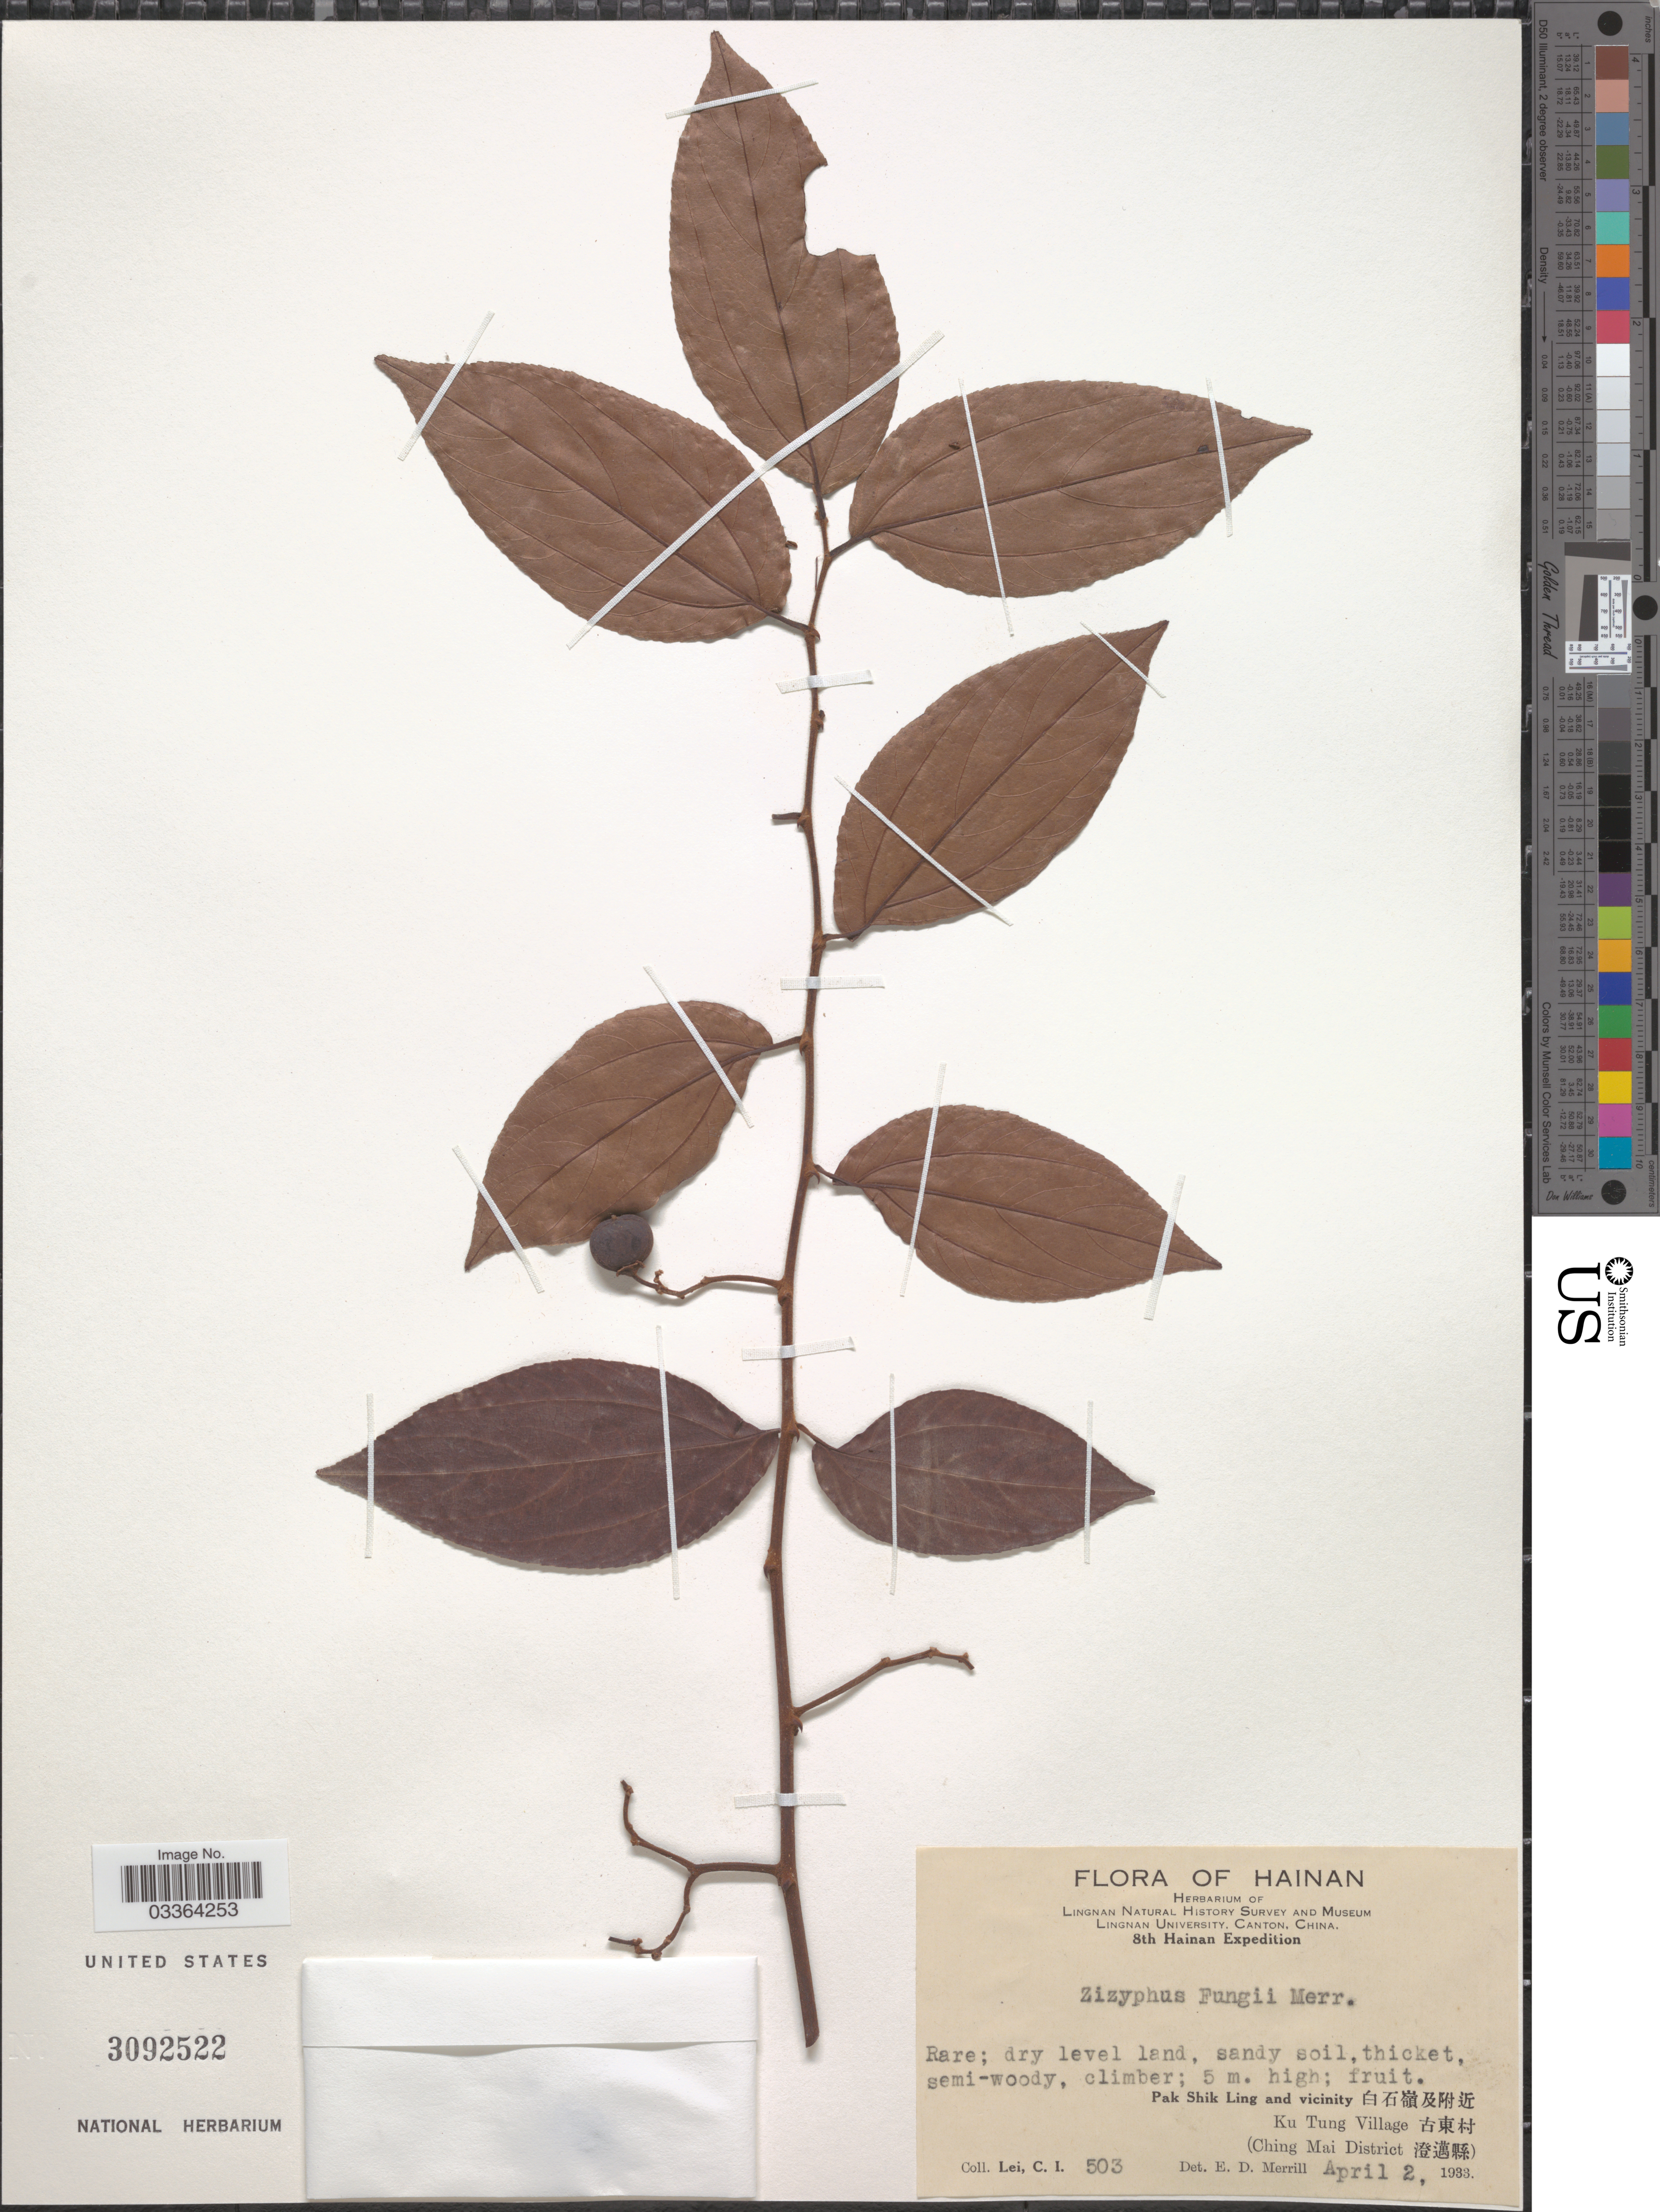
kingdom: Plantae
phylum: Tracheophyta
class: Magnoliopsida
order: Rosales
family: Rhamnaceae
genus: Ziziphus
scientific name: Ziziphus fungii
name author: Merr.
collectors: C. I. Lei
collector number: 503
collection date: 1933-04-02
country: China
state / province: Hainan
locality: PakShikLing and Vicinity, Ku Tung Village, (Ching Mai District)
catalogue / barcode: US 3092522